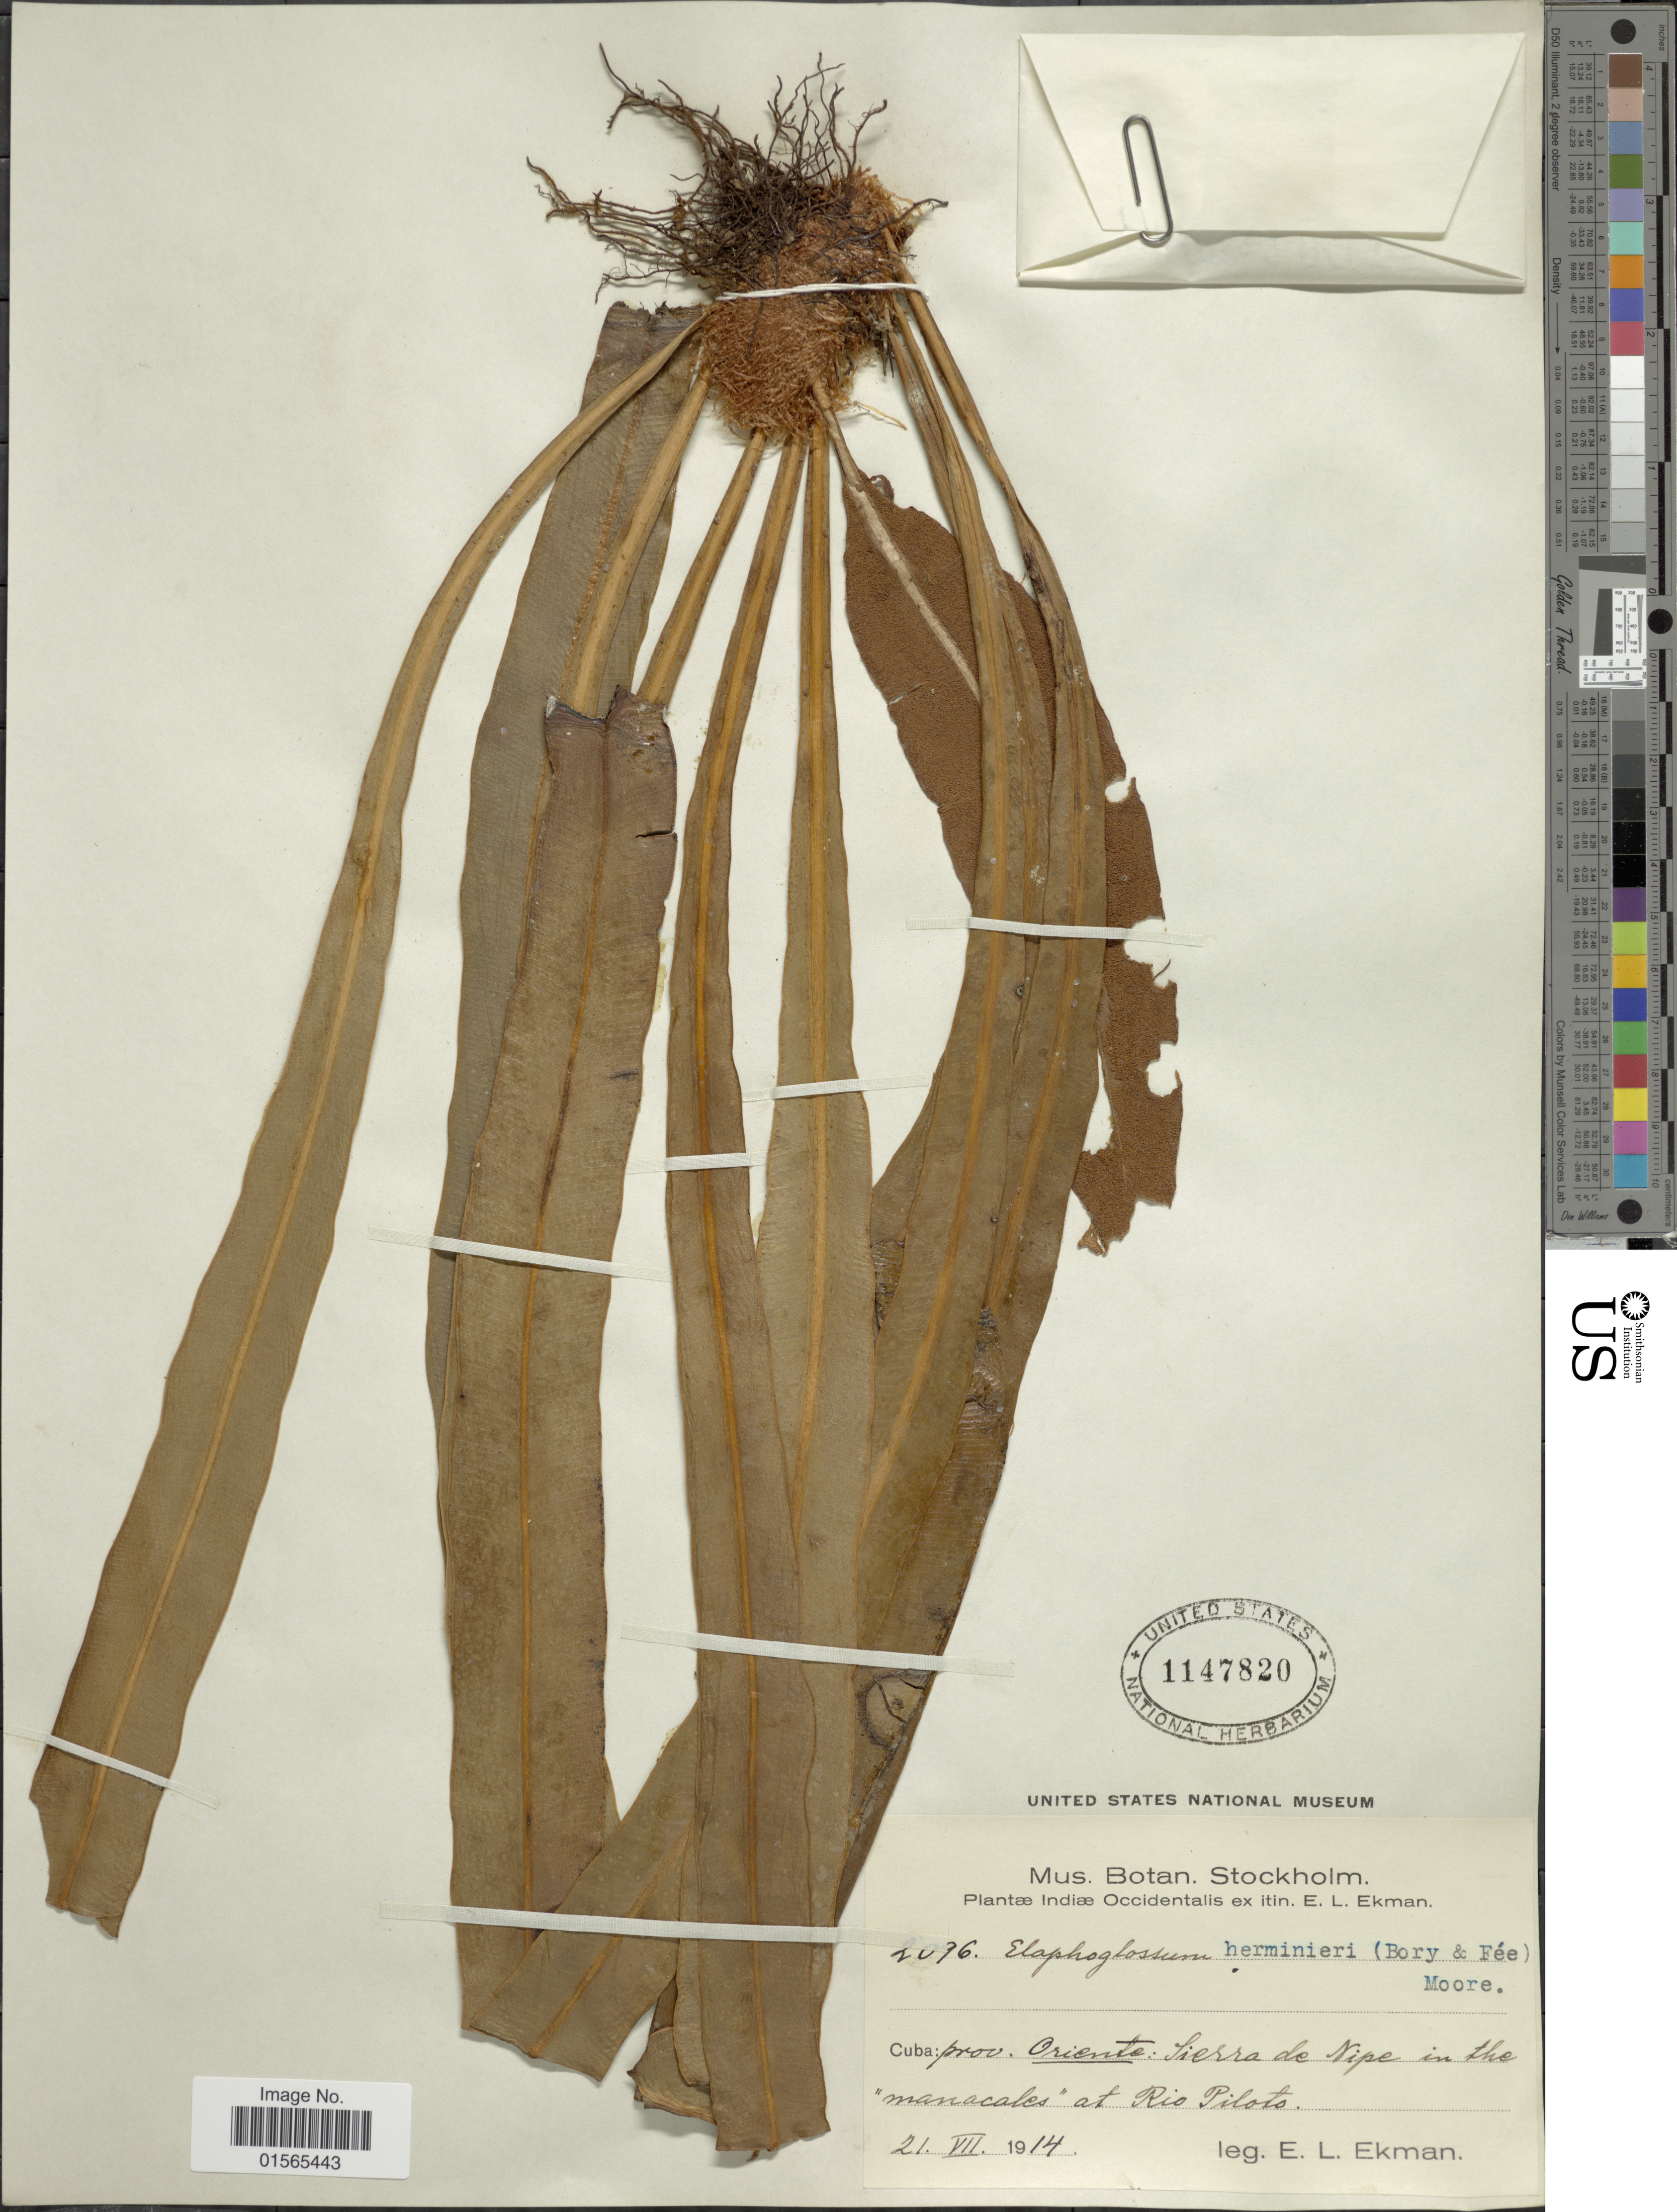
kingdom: Plantae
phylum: Tracheophyta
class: Polypodiopsida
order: Polypodiales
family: Dryopteridaceae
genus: Elaphoglossum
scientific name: Elaphoglossum herminieri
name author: (Bory & Fée) T. Moore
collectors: E. L. Ekman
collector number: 2076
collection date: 1914-07-21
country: Cuba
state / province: Oriente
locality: Sierra de Nipe in the "Manacales" at Rio Pilots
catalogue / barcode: US 1147820